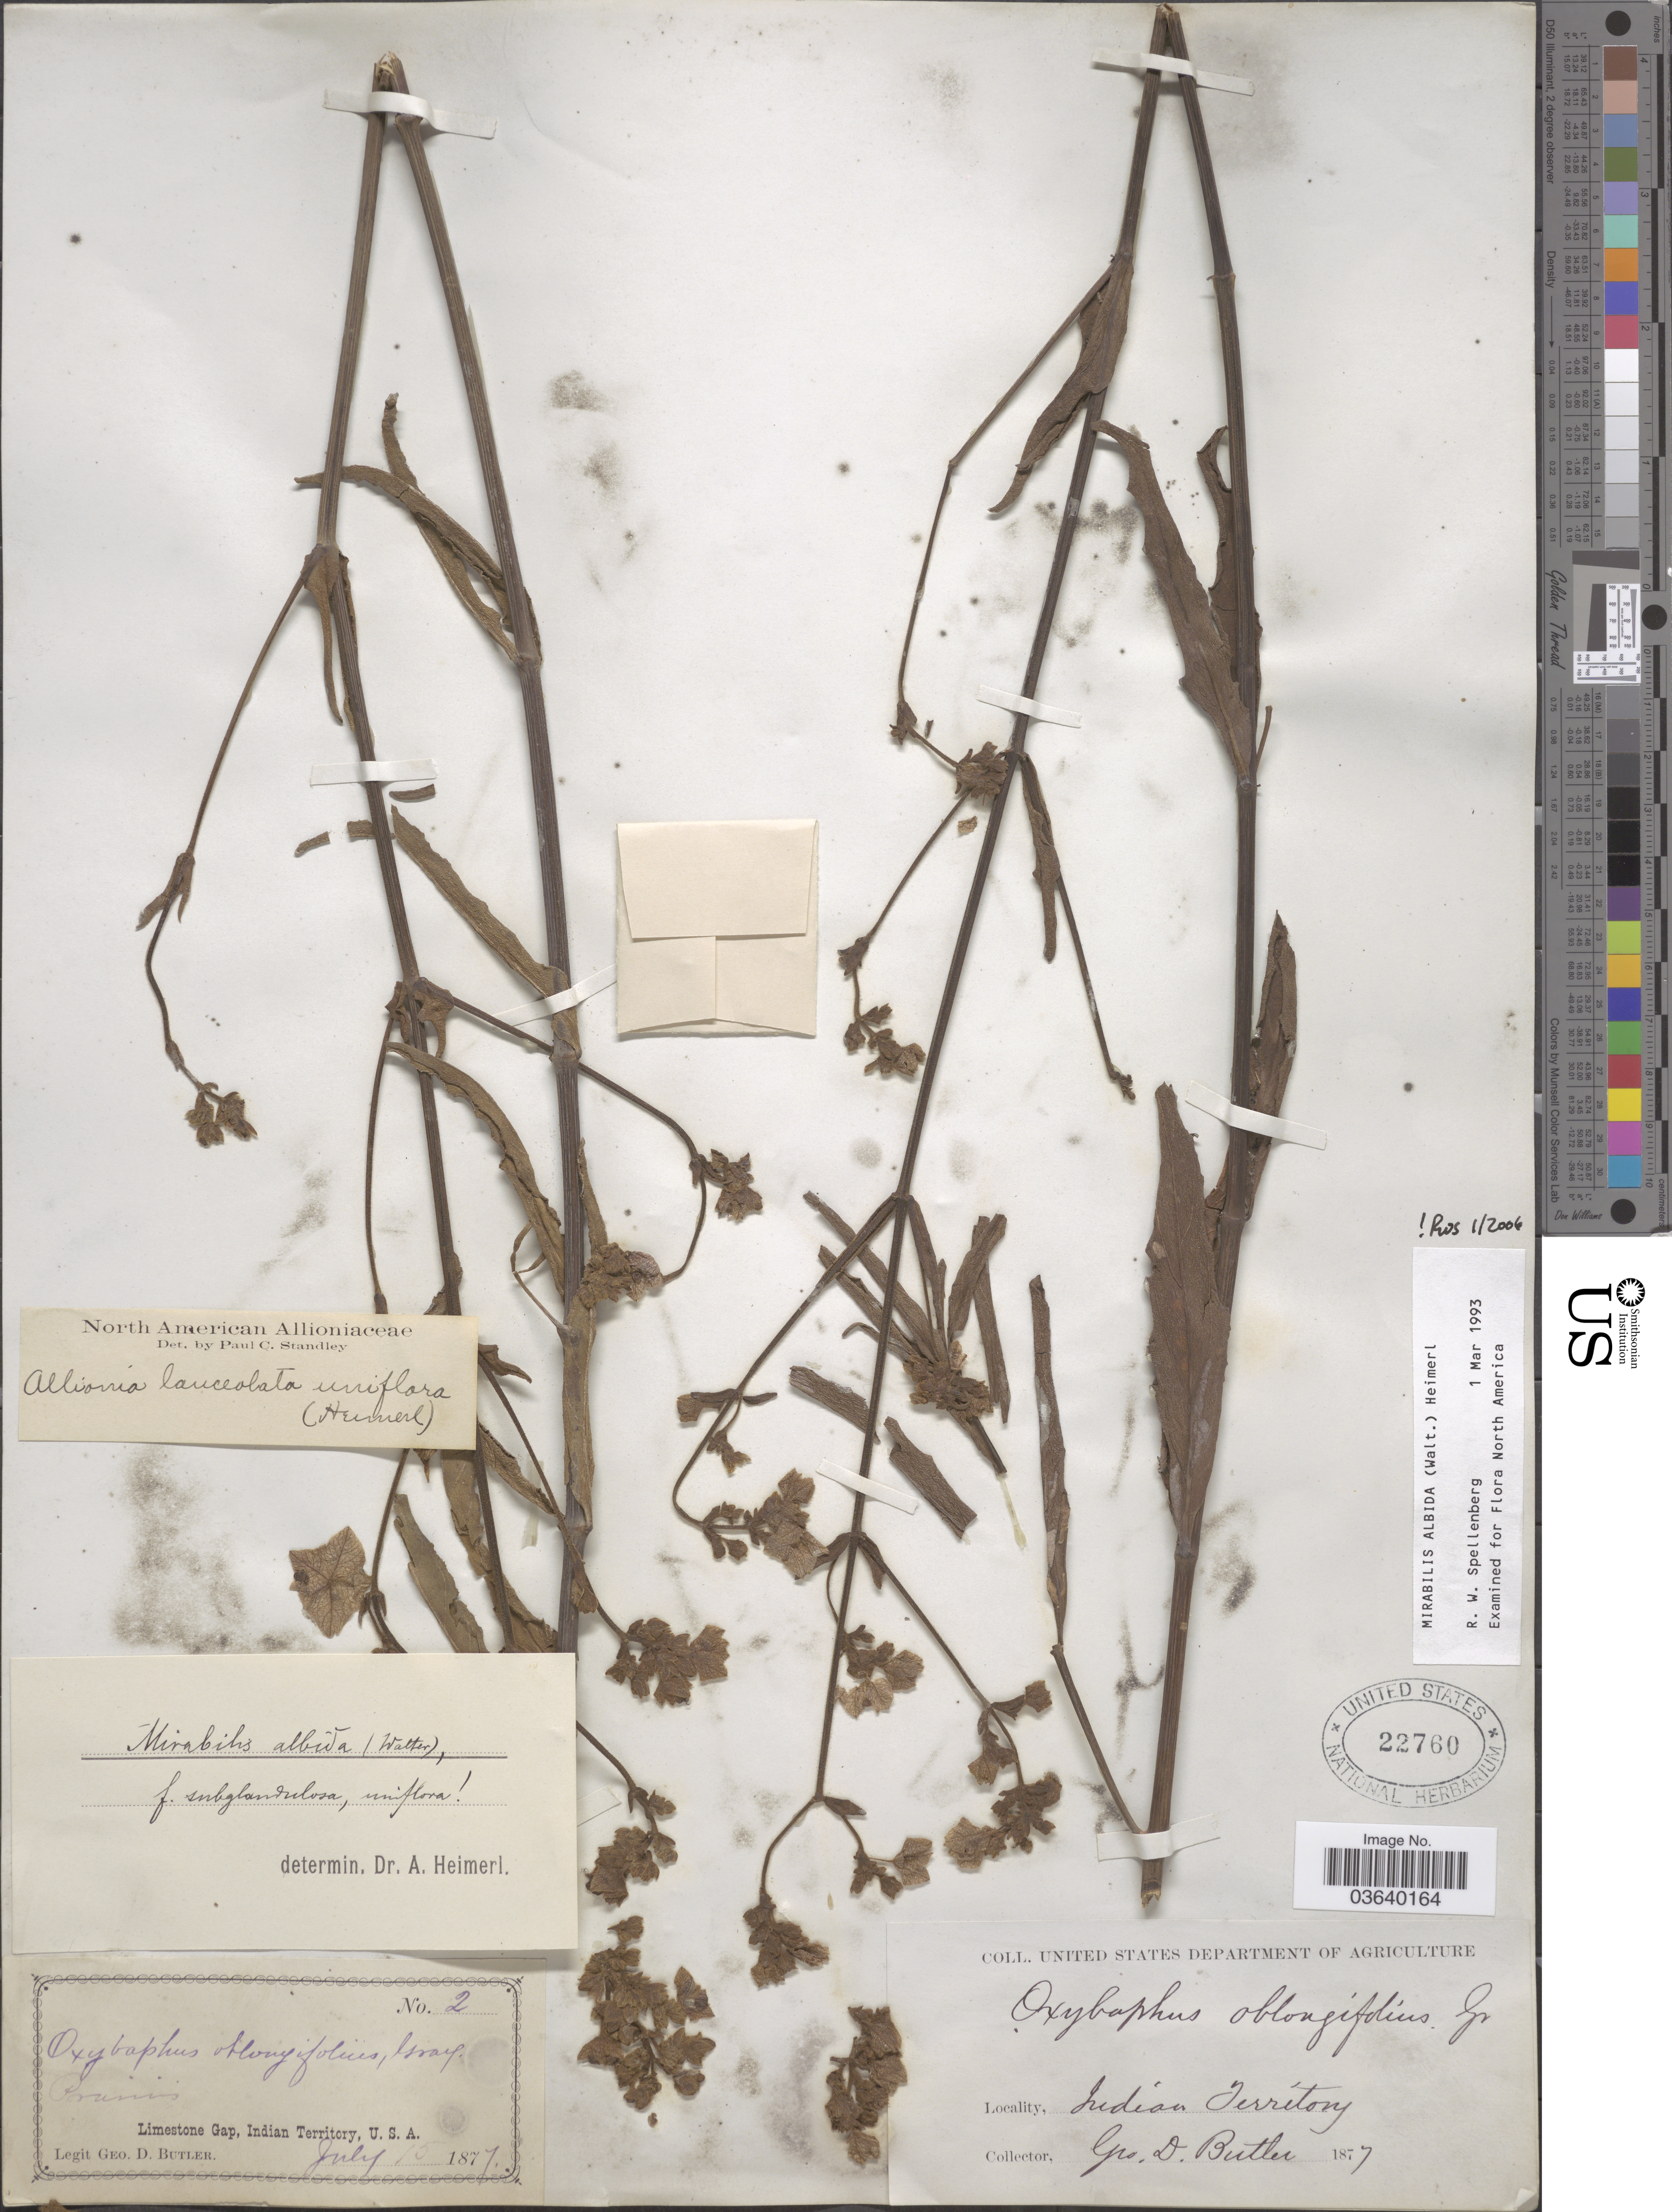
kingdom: Plantae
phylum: Tracheophyta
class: Magnoliopsida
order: Caryophyllales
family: Nyctaginaceae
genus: Mirabilis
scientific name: Mirabilis albida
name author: (Walter) Heimerl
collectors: G. D. Butler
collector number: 2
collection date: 1877-07-15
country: United States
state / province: Oklahoma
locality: Limestone Gap, Indian Territory.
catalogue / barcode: US 22760